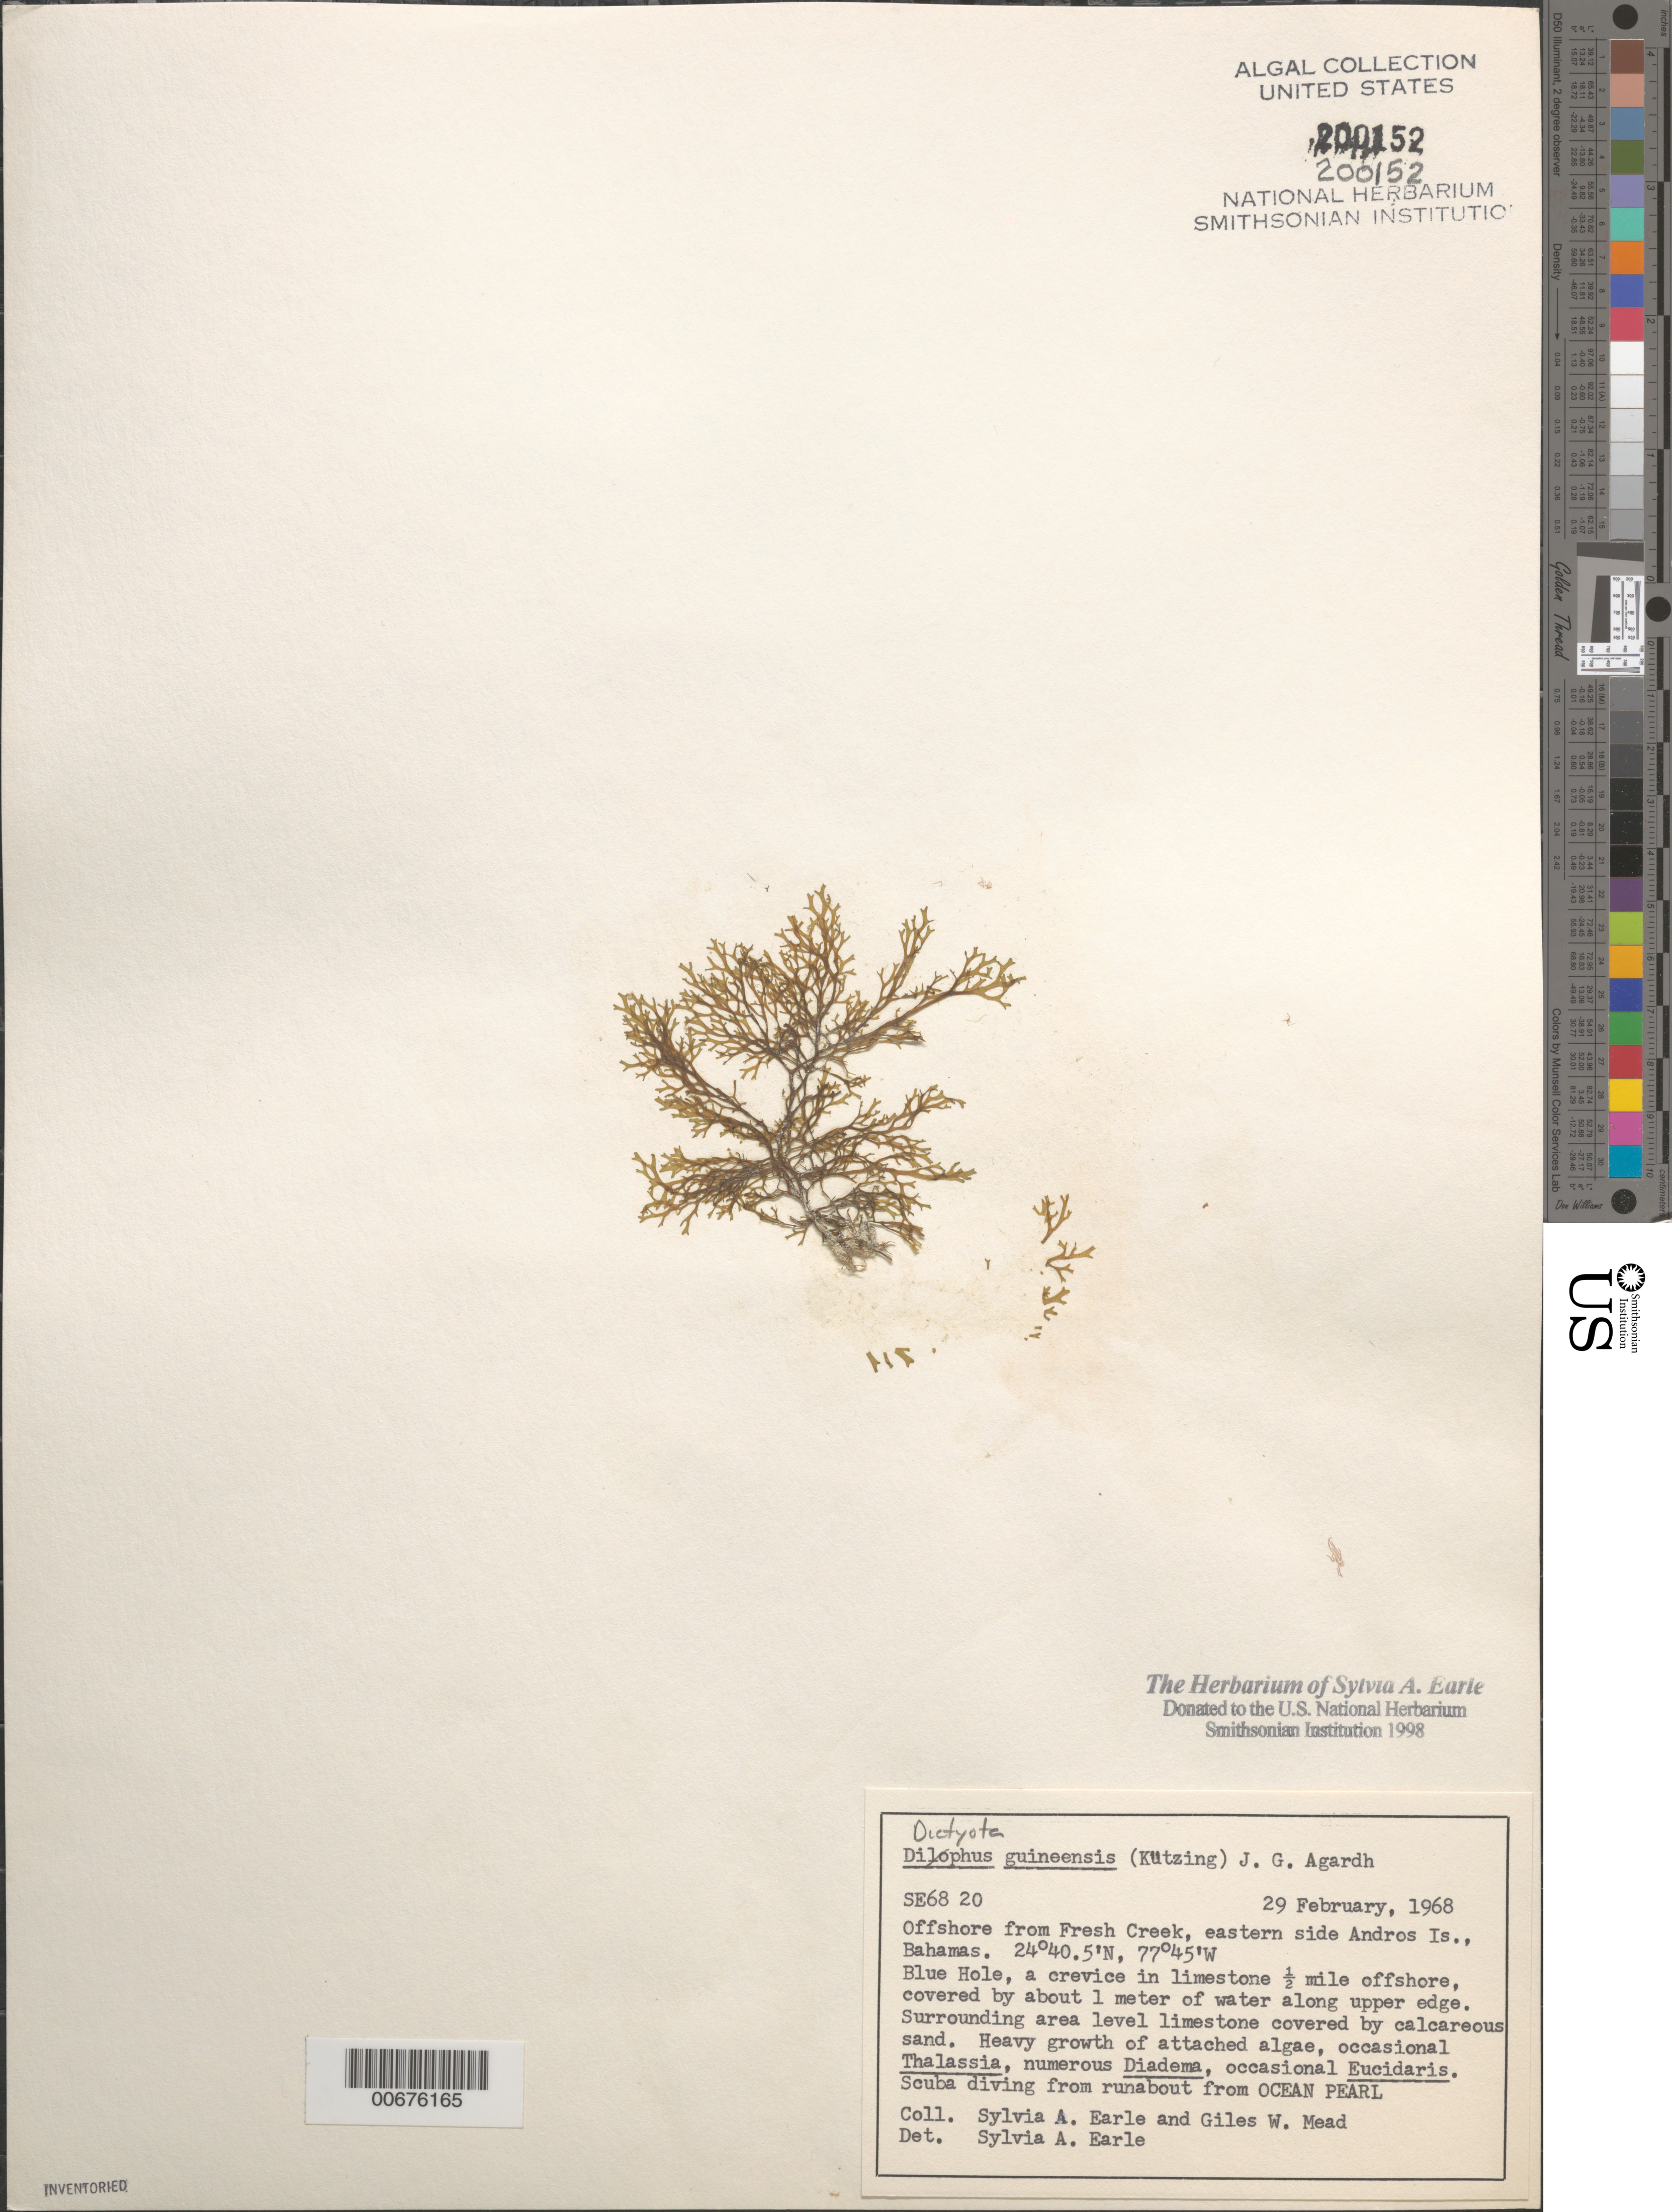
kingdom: Chromista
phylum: Ochrophyta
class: Phaeophyceae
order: Dictyotales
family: Dictyotaceae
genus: Dictyota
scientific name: Dictyota guineensis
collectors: S. A. Earle & G. W. Mead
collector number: SE 6820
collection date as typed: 29 Feb 1968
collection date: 1968-02-29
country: Bahamas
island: Andros Island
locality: Blue Hole, off Fresh Creek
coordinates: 24 40.5' N, 77 45' W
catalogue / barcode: US 200152